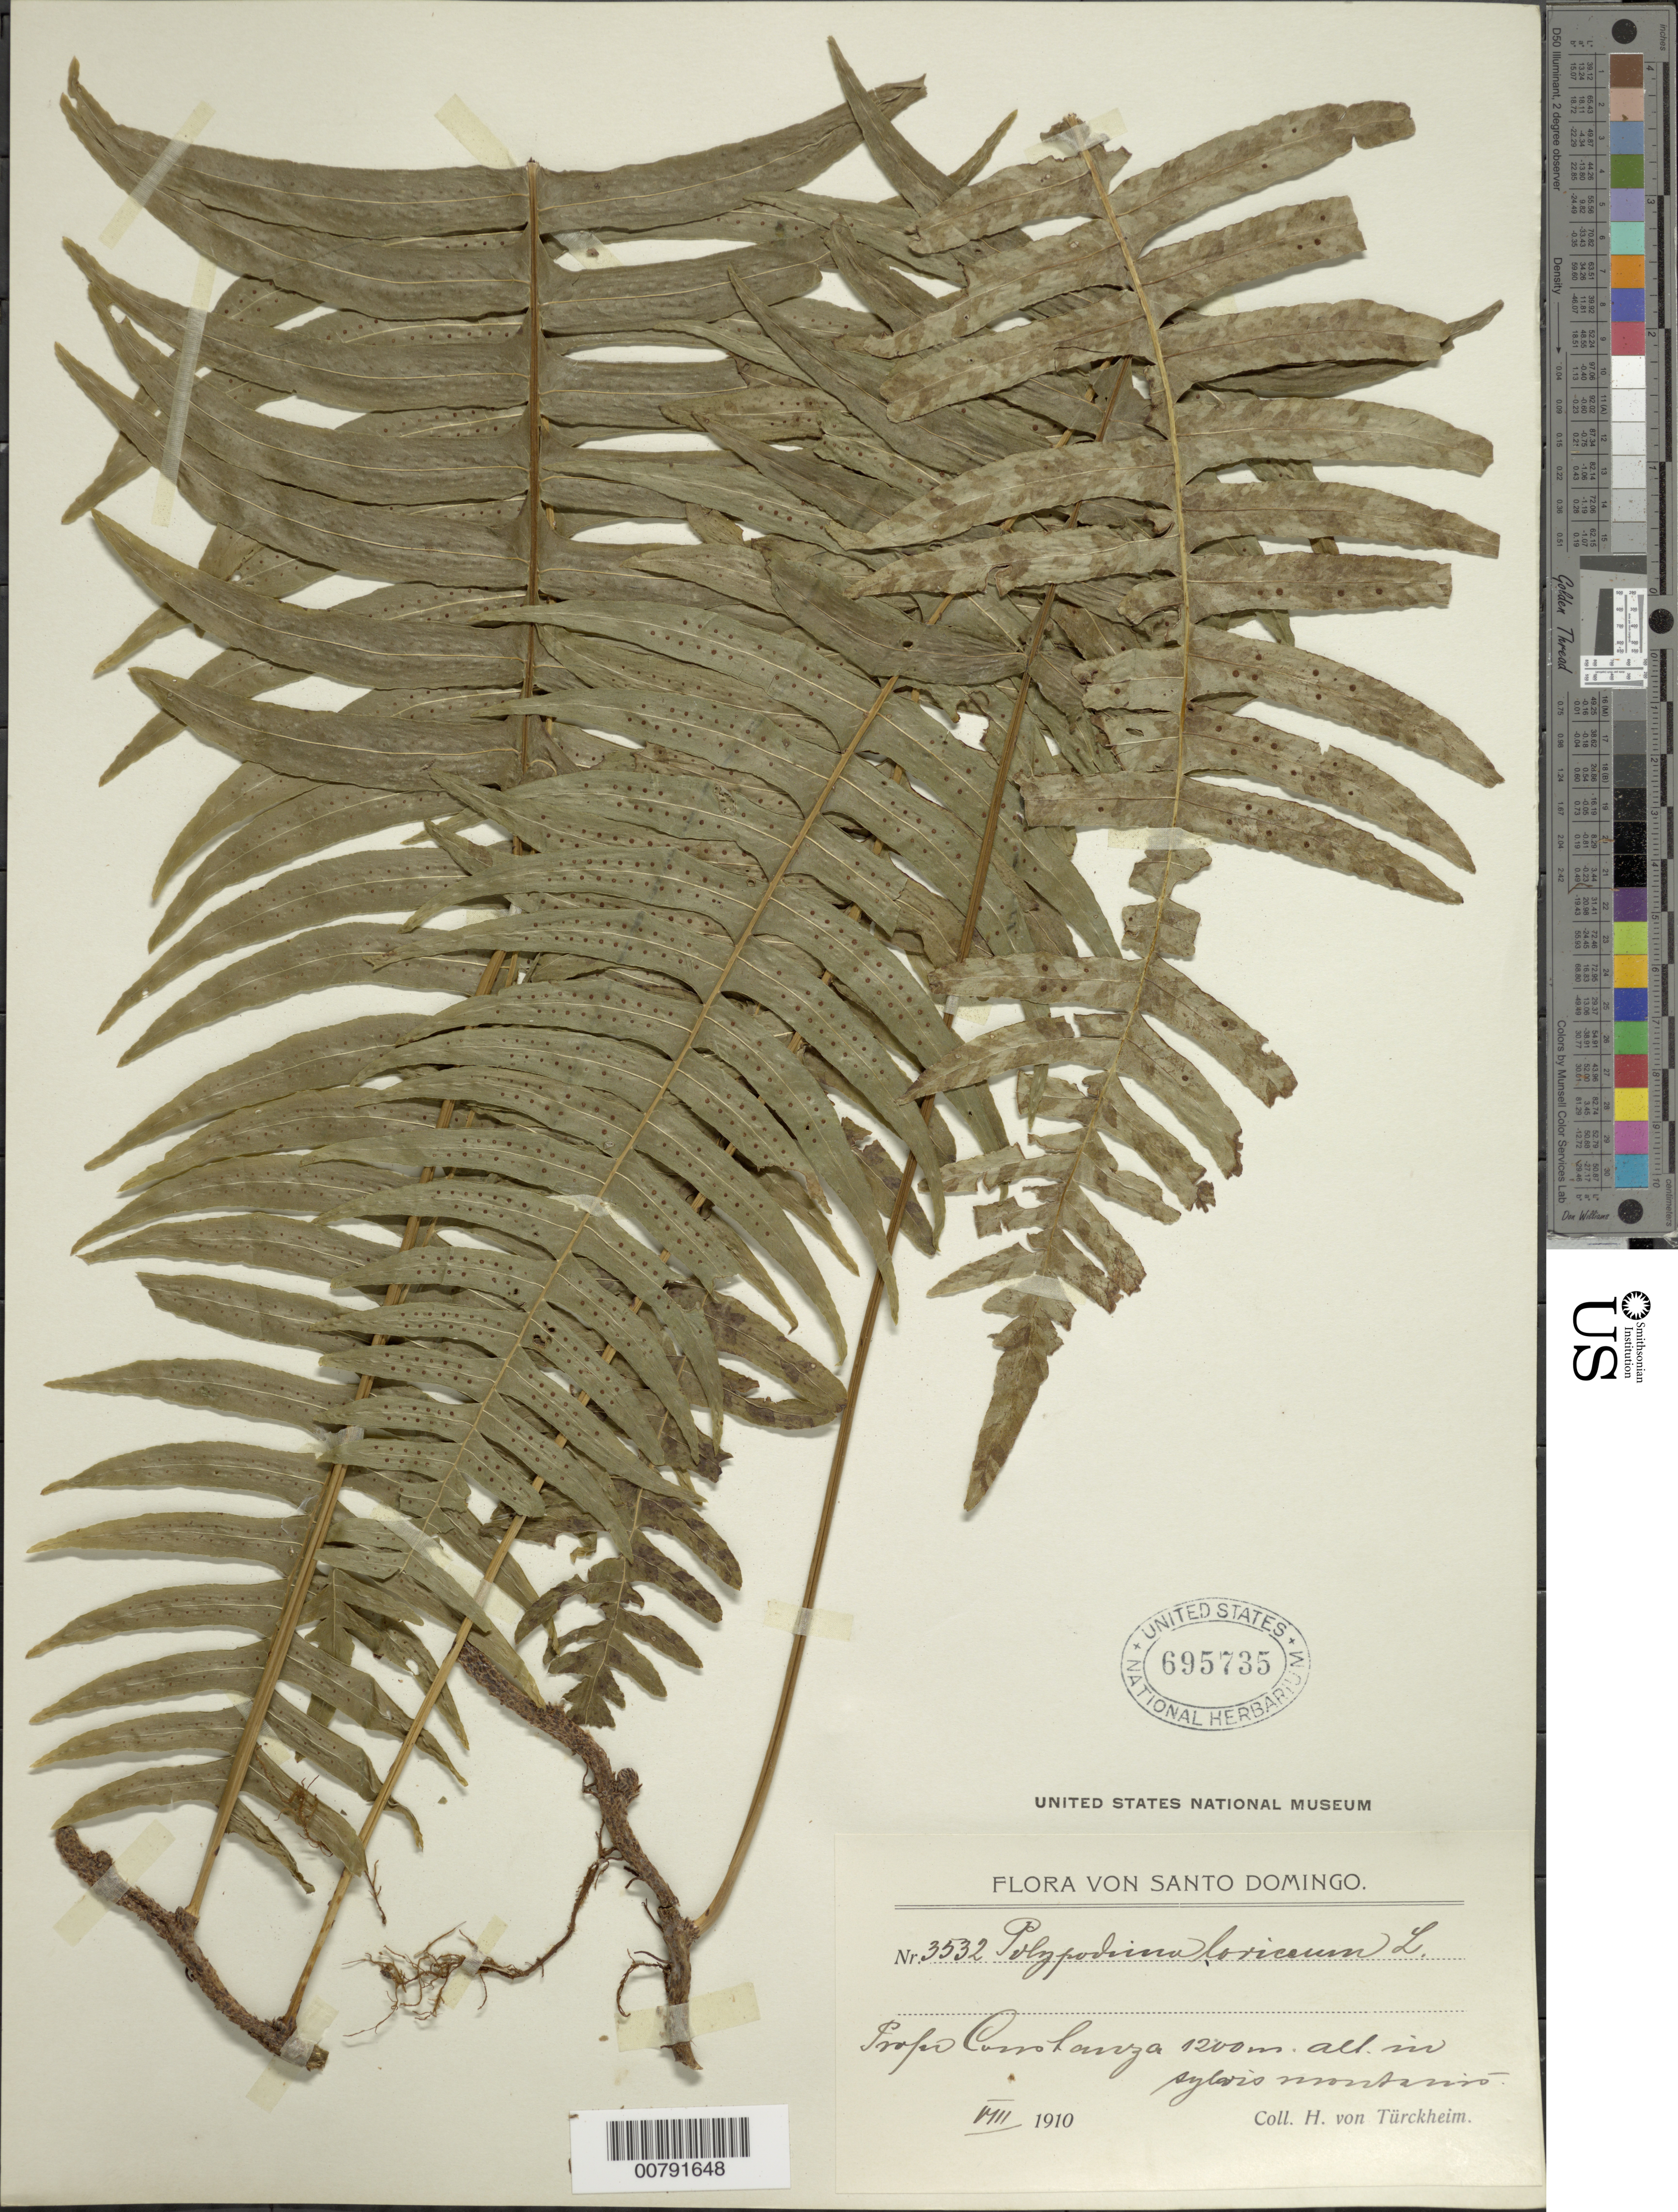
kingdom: Plantae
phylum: Tracheophyta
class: Polypodiopsida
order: Polypodiales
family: Polypodiaceae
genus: Serpocaulon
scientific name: Serpocaulon loriceum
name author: (L.) A.R. Sm.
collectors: H. von Türckheim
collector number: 3532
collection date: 1910-08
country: Dominican Republic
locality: Prope Constanza, in sylvis montanis [near Constanza, in forest highlands]. Santo Domingo.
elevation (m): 1200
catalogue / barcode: US 695735